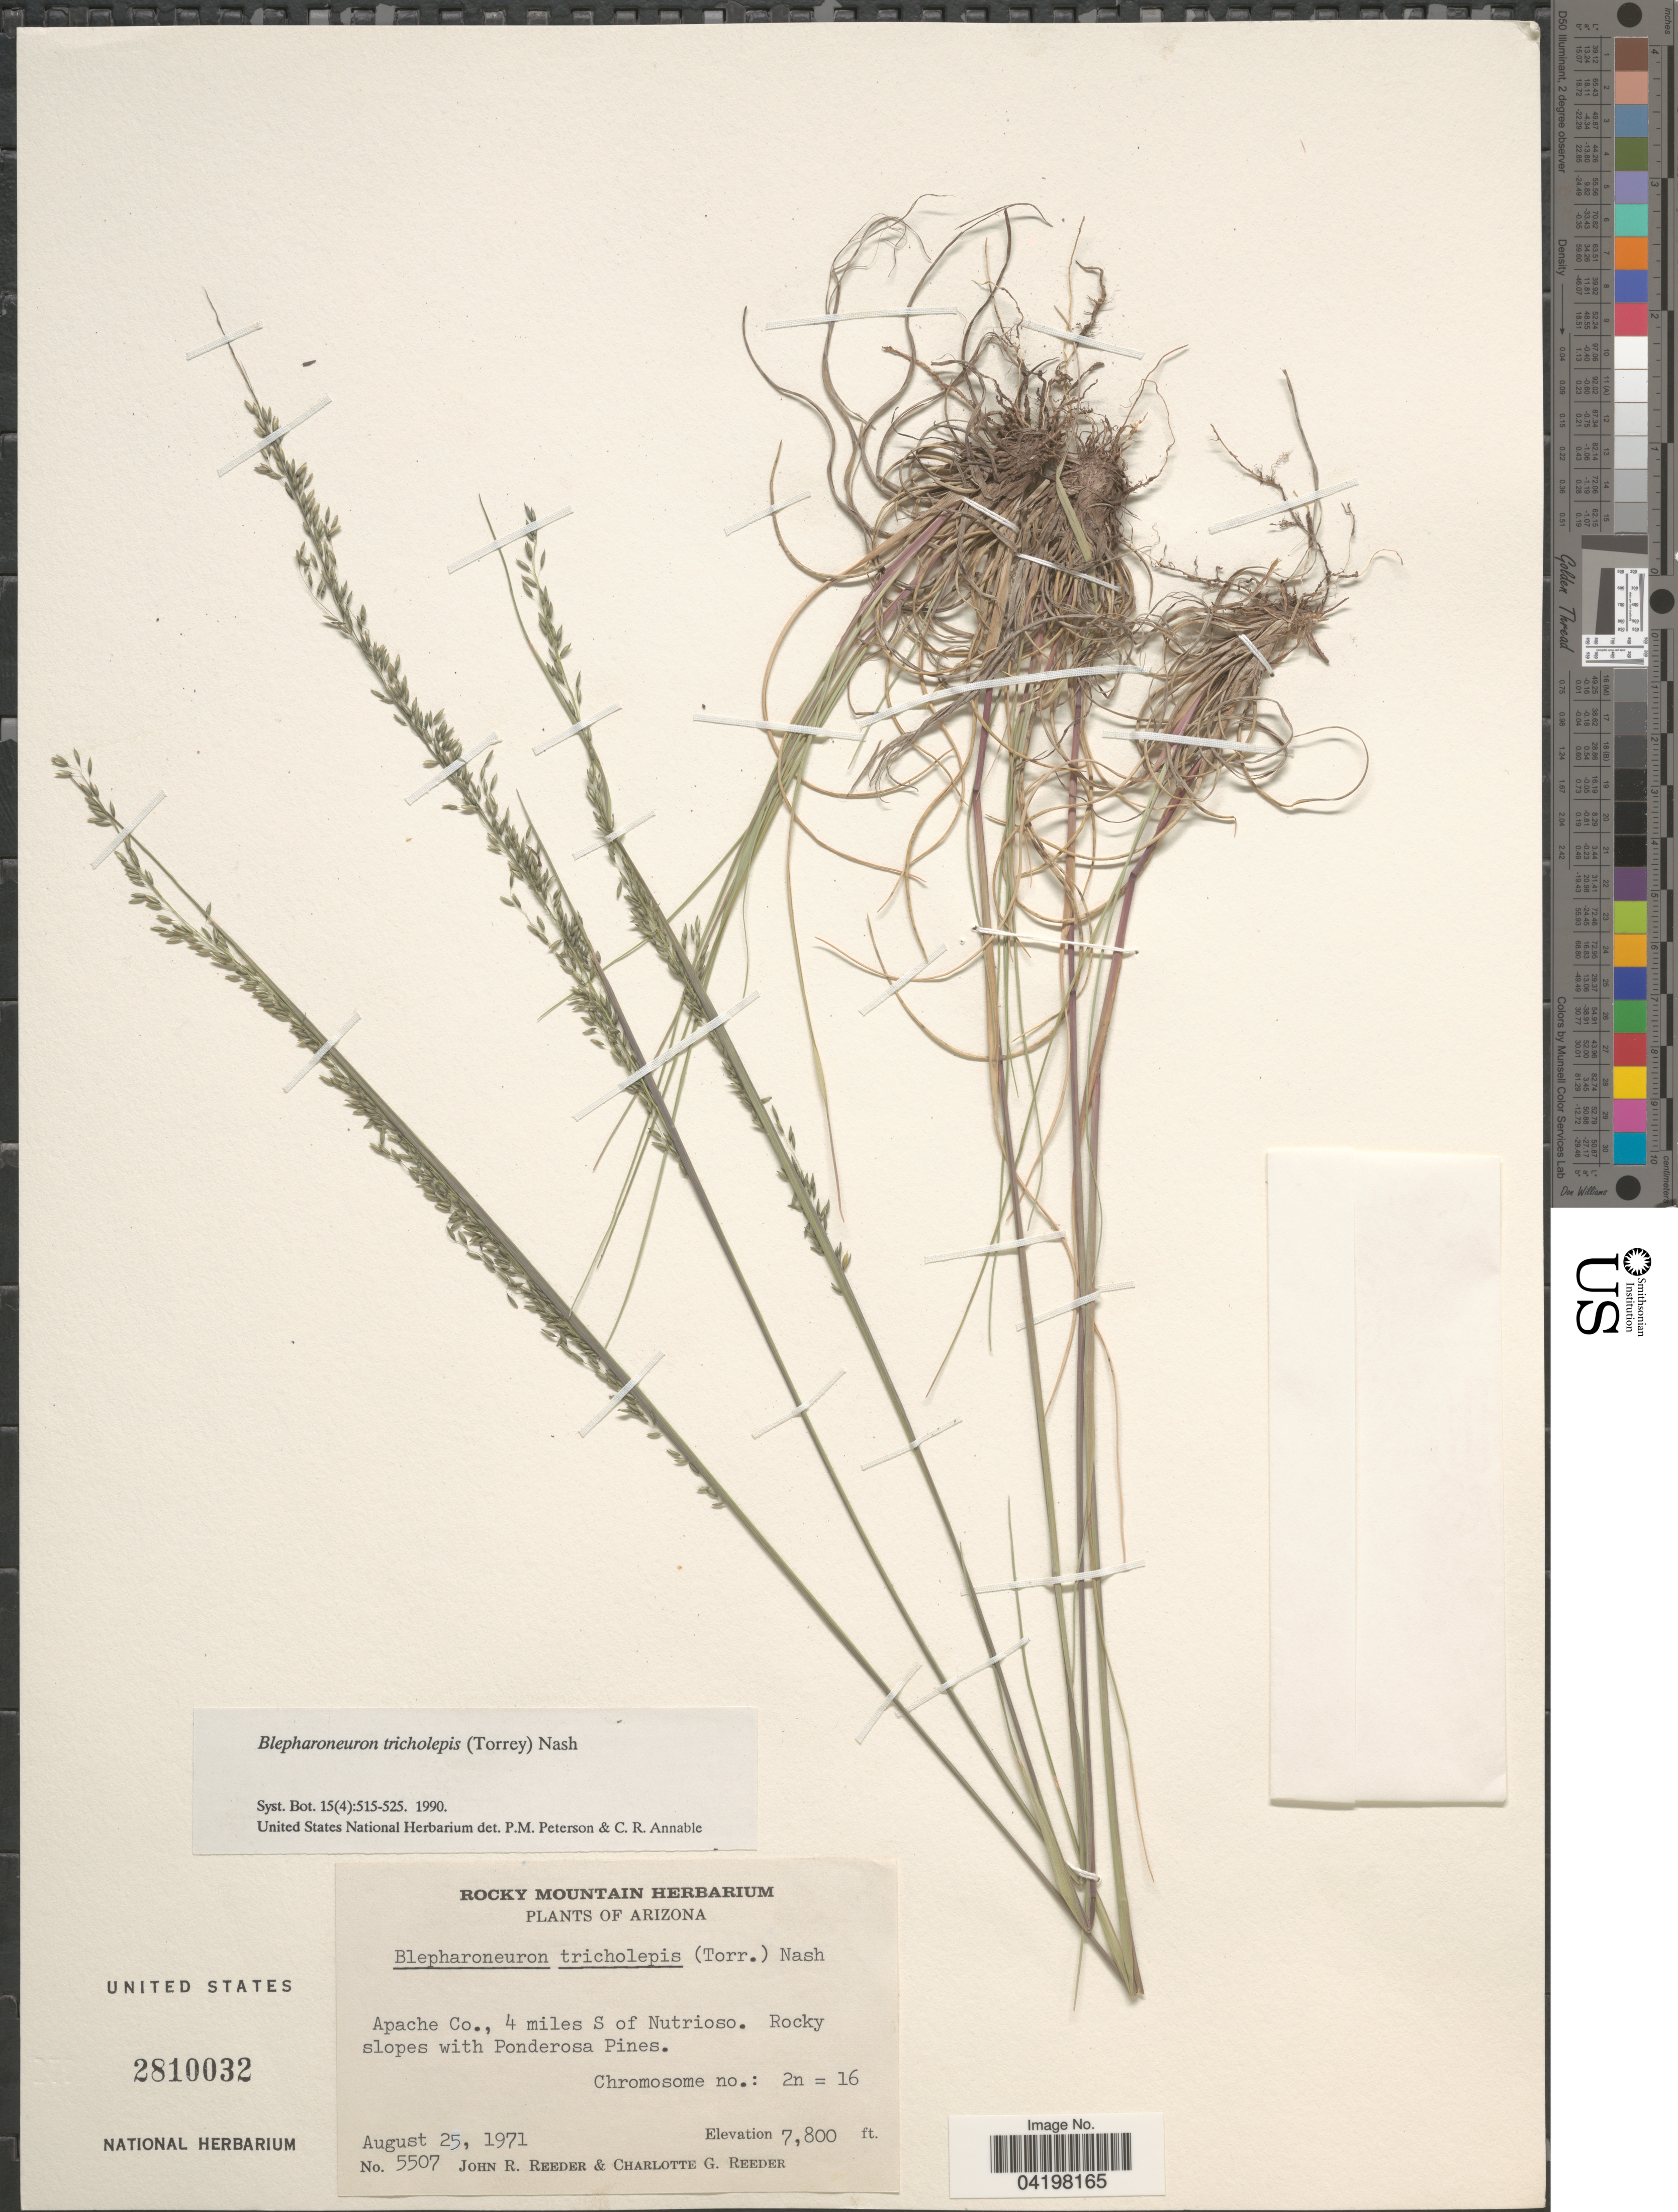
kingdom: Plantae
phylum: Tracheophyta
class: Liliopsida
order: Poales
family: Poaceae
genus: Muhlenbergia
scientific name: Muhlenbergia tricholepis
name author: (Torr.) Columbus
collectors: J. R. Reeder & C. G. Reeder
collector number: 5507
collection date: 1971-08-25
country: United States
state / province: Arizona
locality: Apache Co., 4 miles S of Nutrioso.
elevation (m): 2377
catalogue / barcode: US 2810032